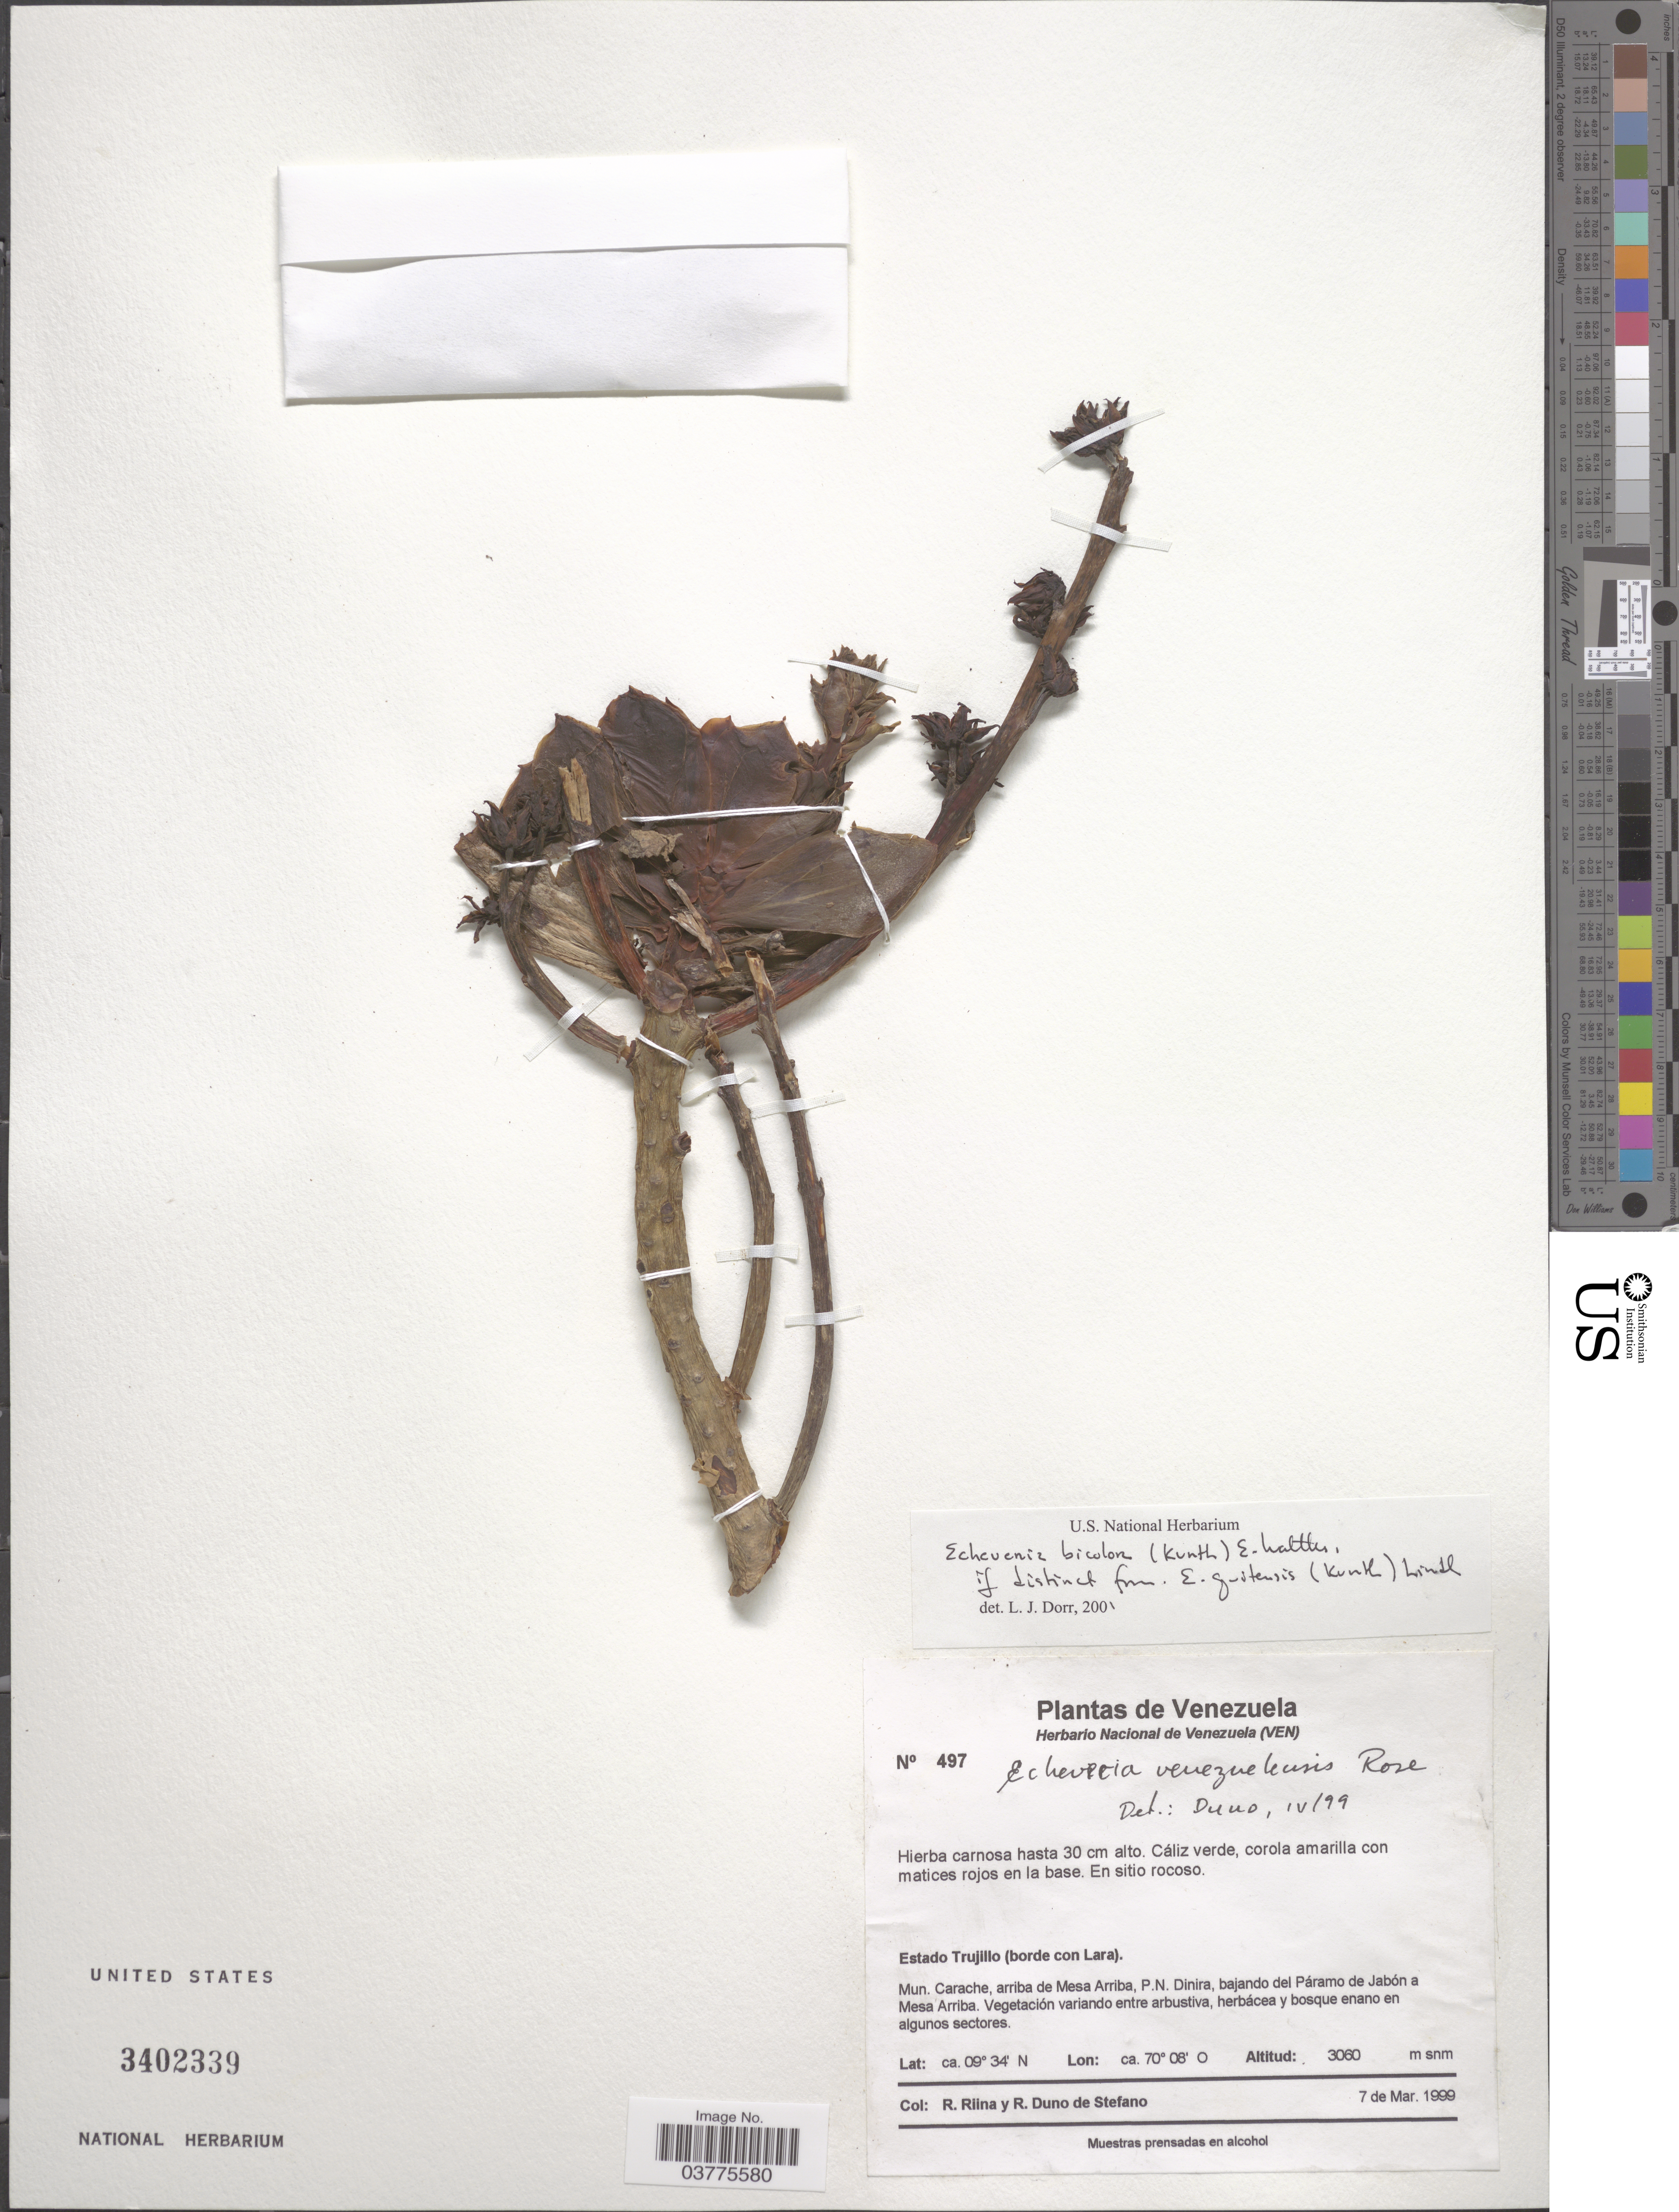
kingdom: Plantae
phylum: Tracheophyta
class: Magnoliopsida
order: Saxifragales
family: Crassulaceae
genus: Echeveria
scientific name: Echeveria bicolor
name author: (Kunth) E. Walther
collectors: R. Riina & R. Duno de Stefano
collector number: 497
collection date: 1999-03-07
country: Venezuela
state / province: Trujillo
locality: Estado Trujillo (borde con Lara). Mun. Carache, arriba de Mesa Arriba, P.N. Dinira, bajando del Páramo de Jabón a Mesa Arriba.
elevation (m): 3060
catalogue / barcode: US 3402339